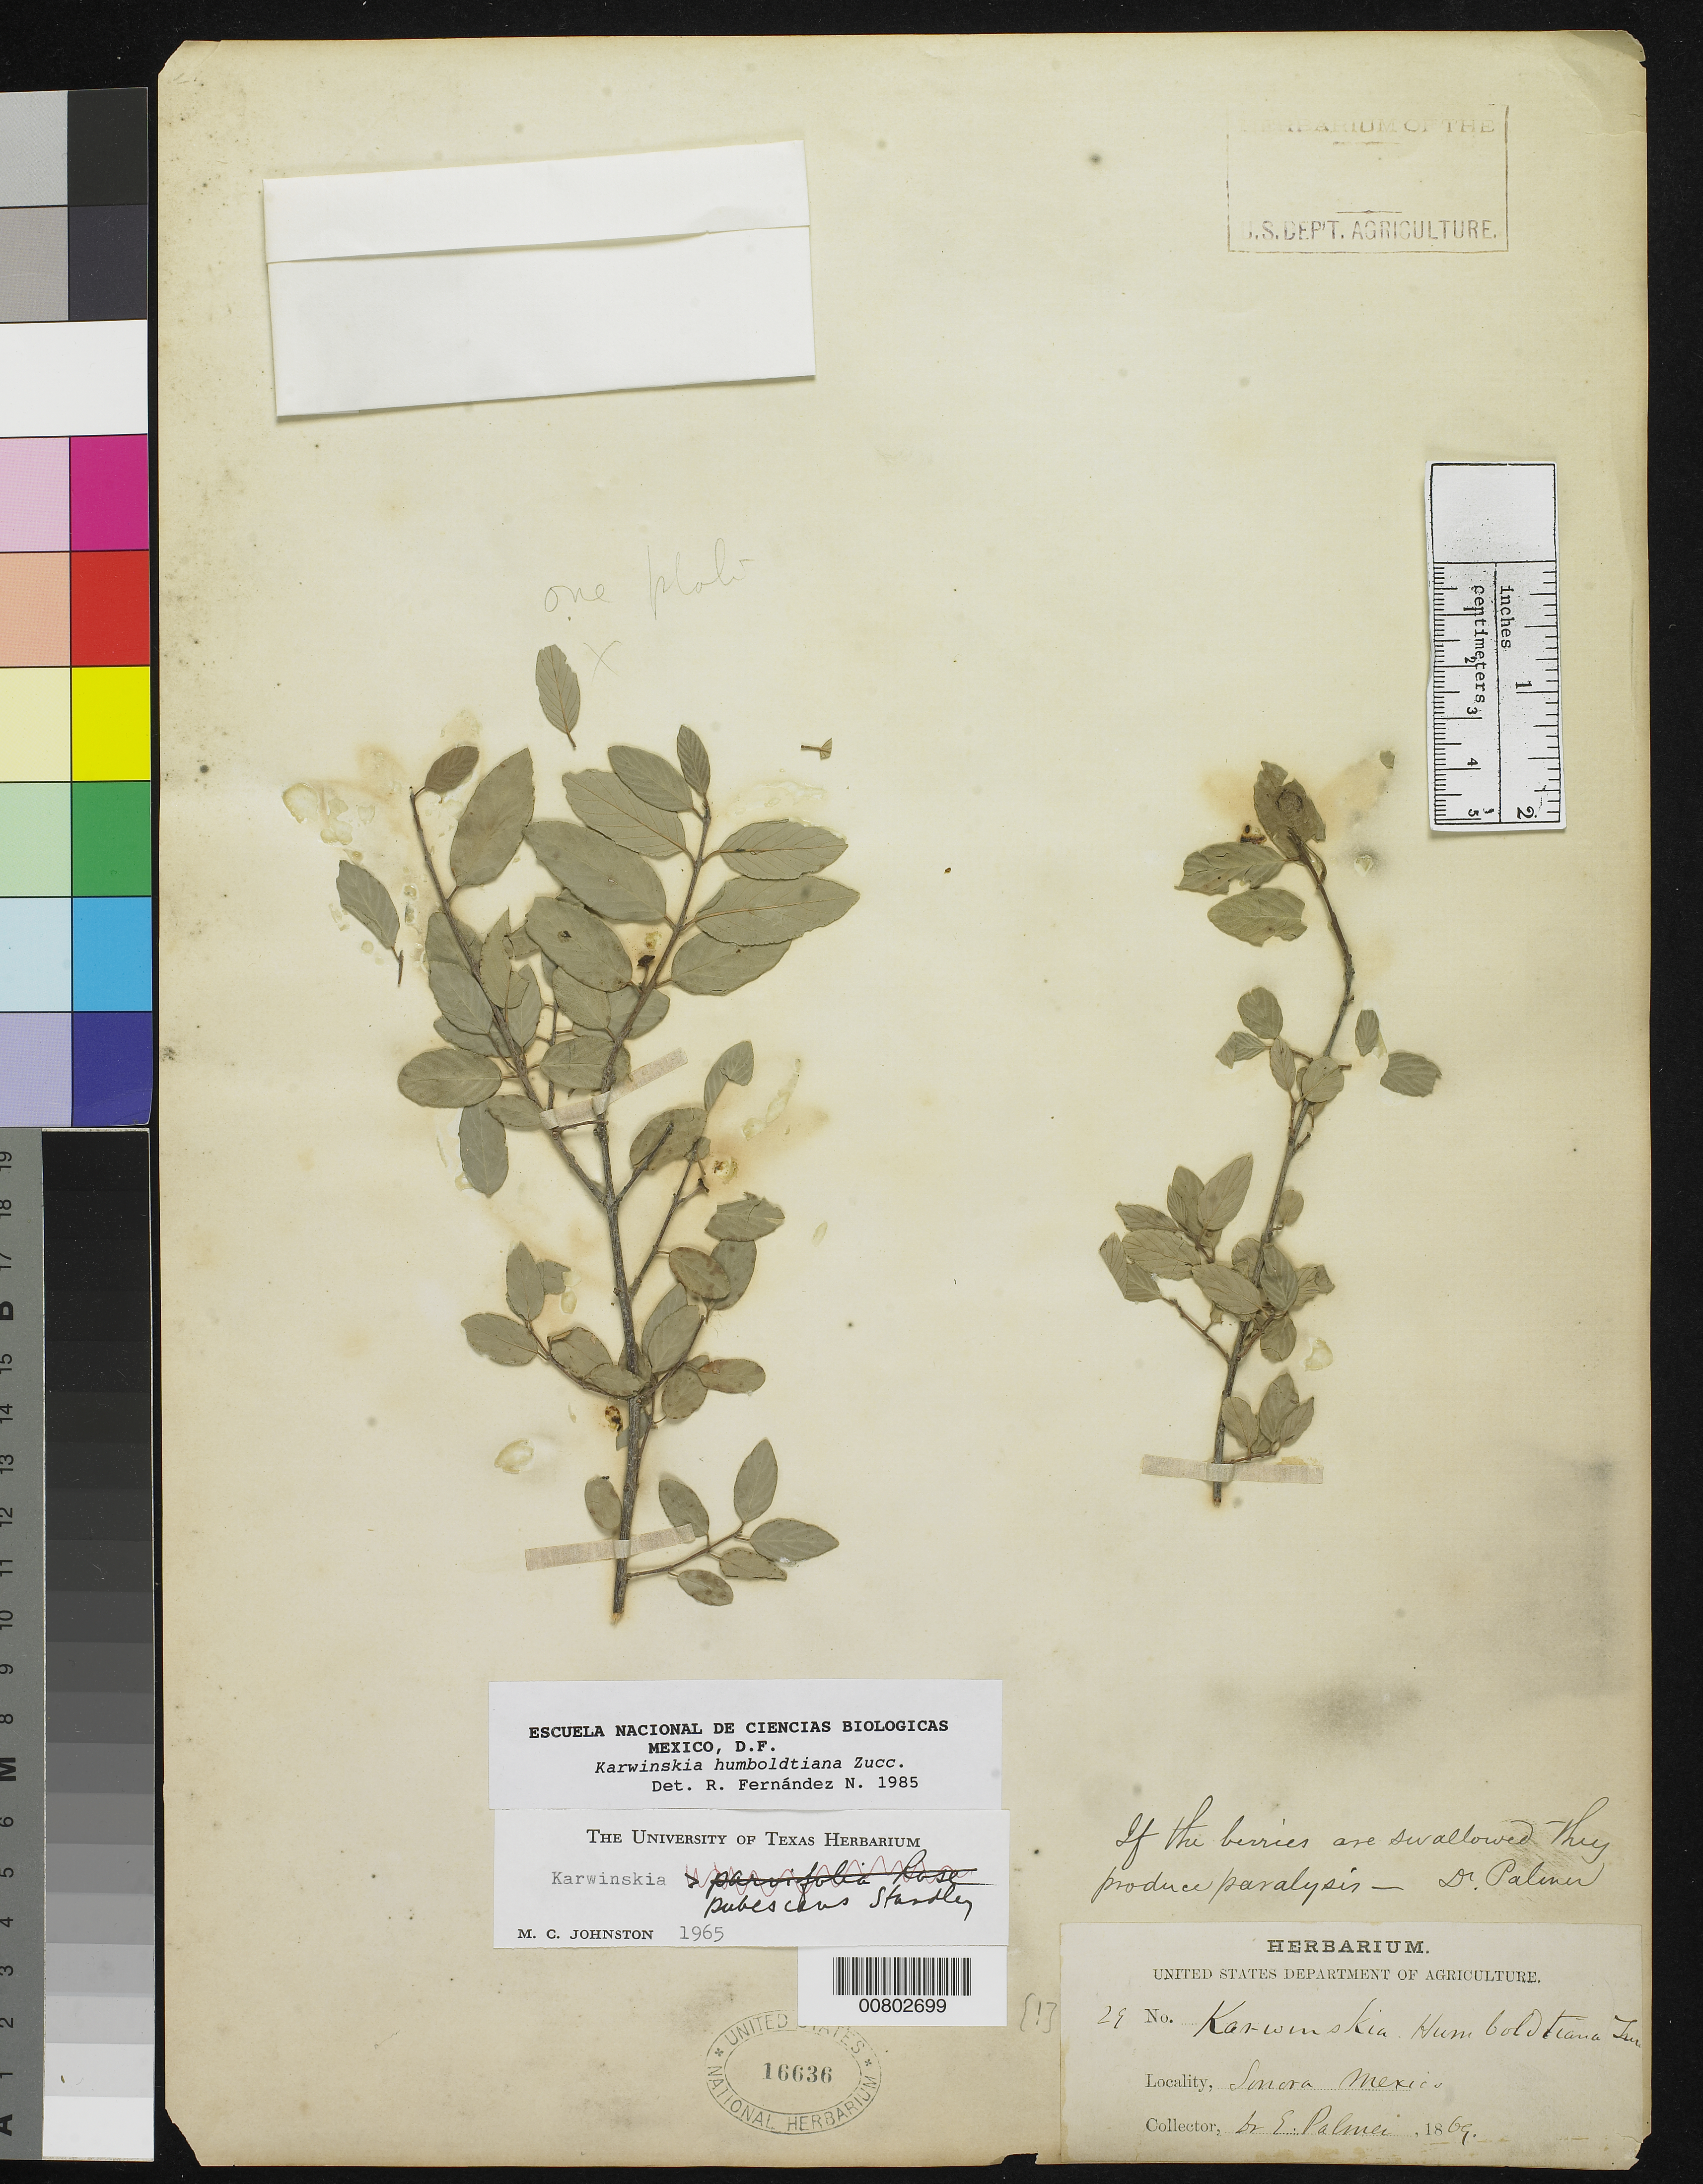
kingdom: Plantae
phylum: Tracheophyta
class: Magnoliopsida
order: Rosales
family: Rhamnaceae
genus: Karwinskia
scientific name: Karwinskia humboldtiana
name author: (Schult.) Zucc.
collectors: E. Palmer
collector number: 29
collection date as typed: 1869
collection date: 1869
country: Mexico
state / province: Sonora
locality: Sonora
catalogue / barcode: US 16636